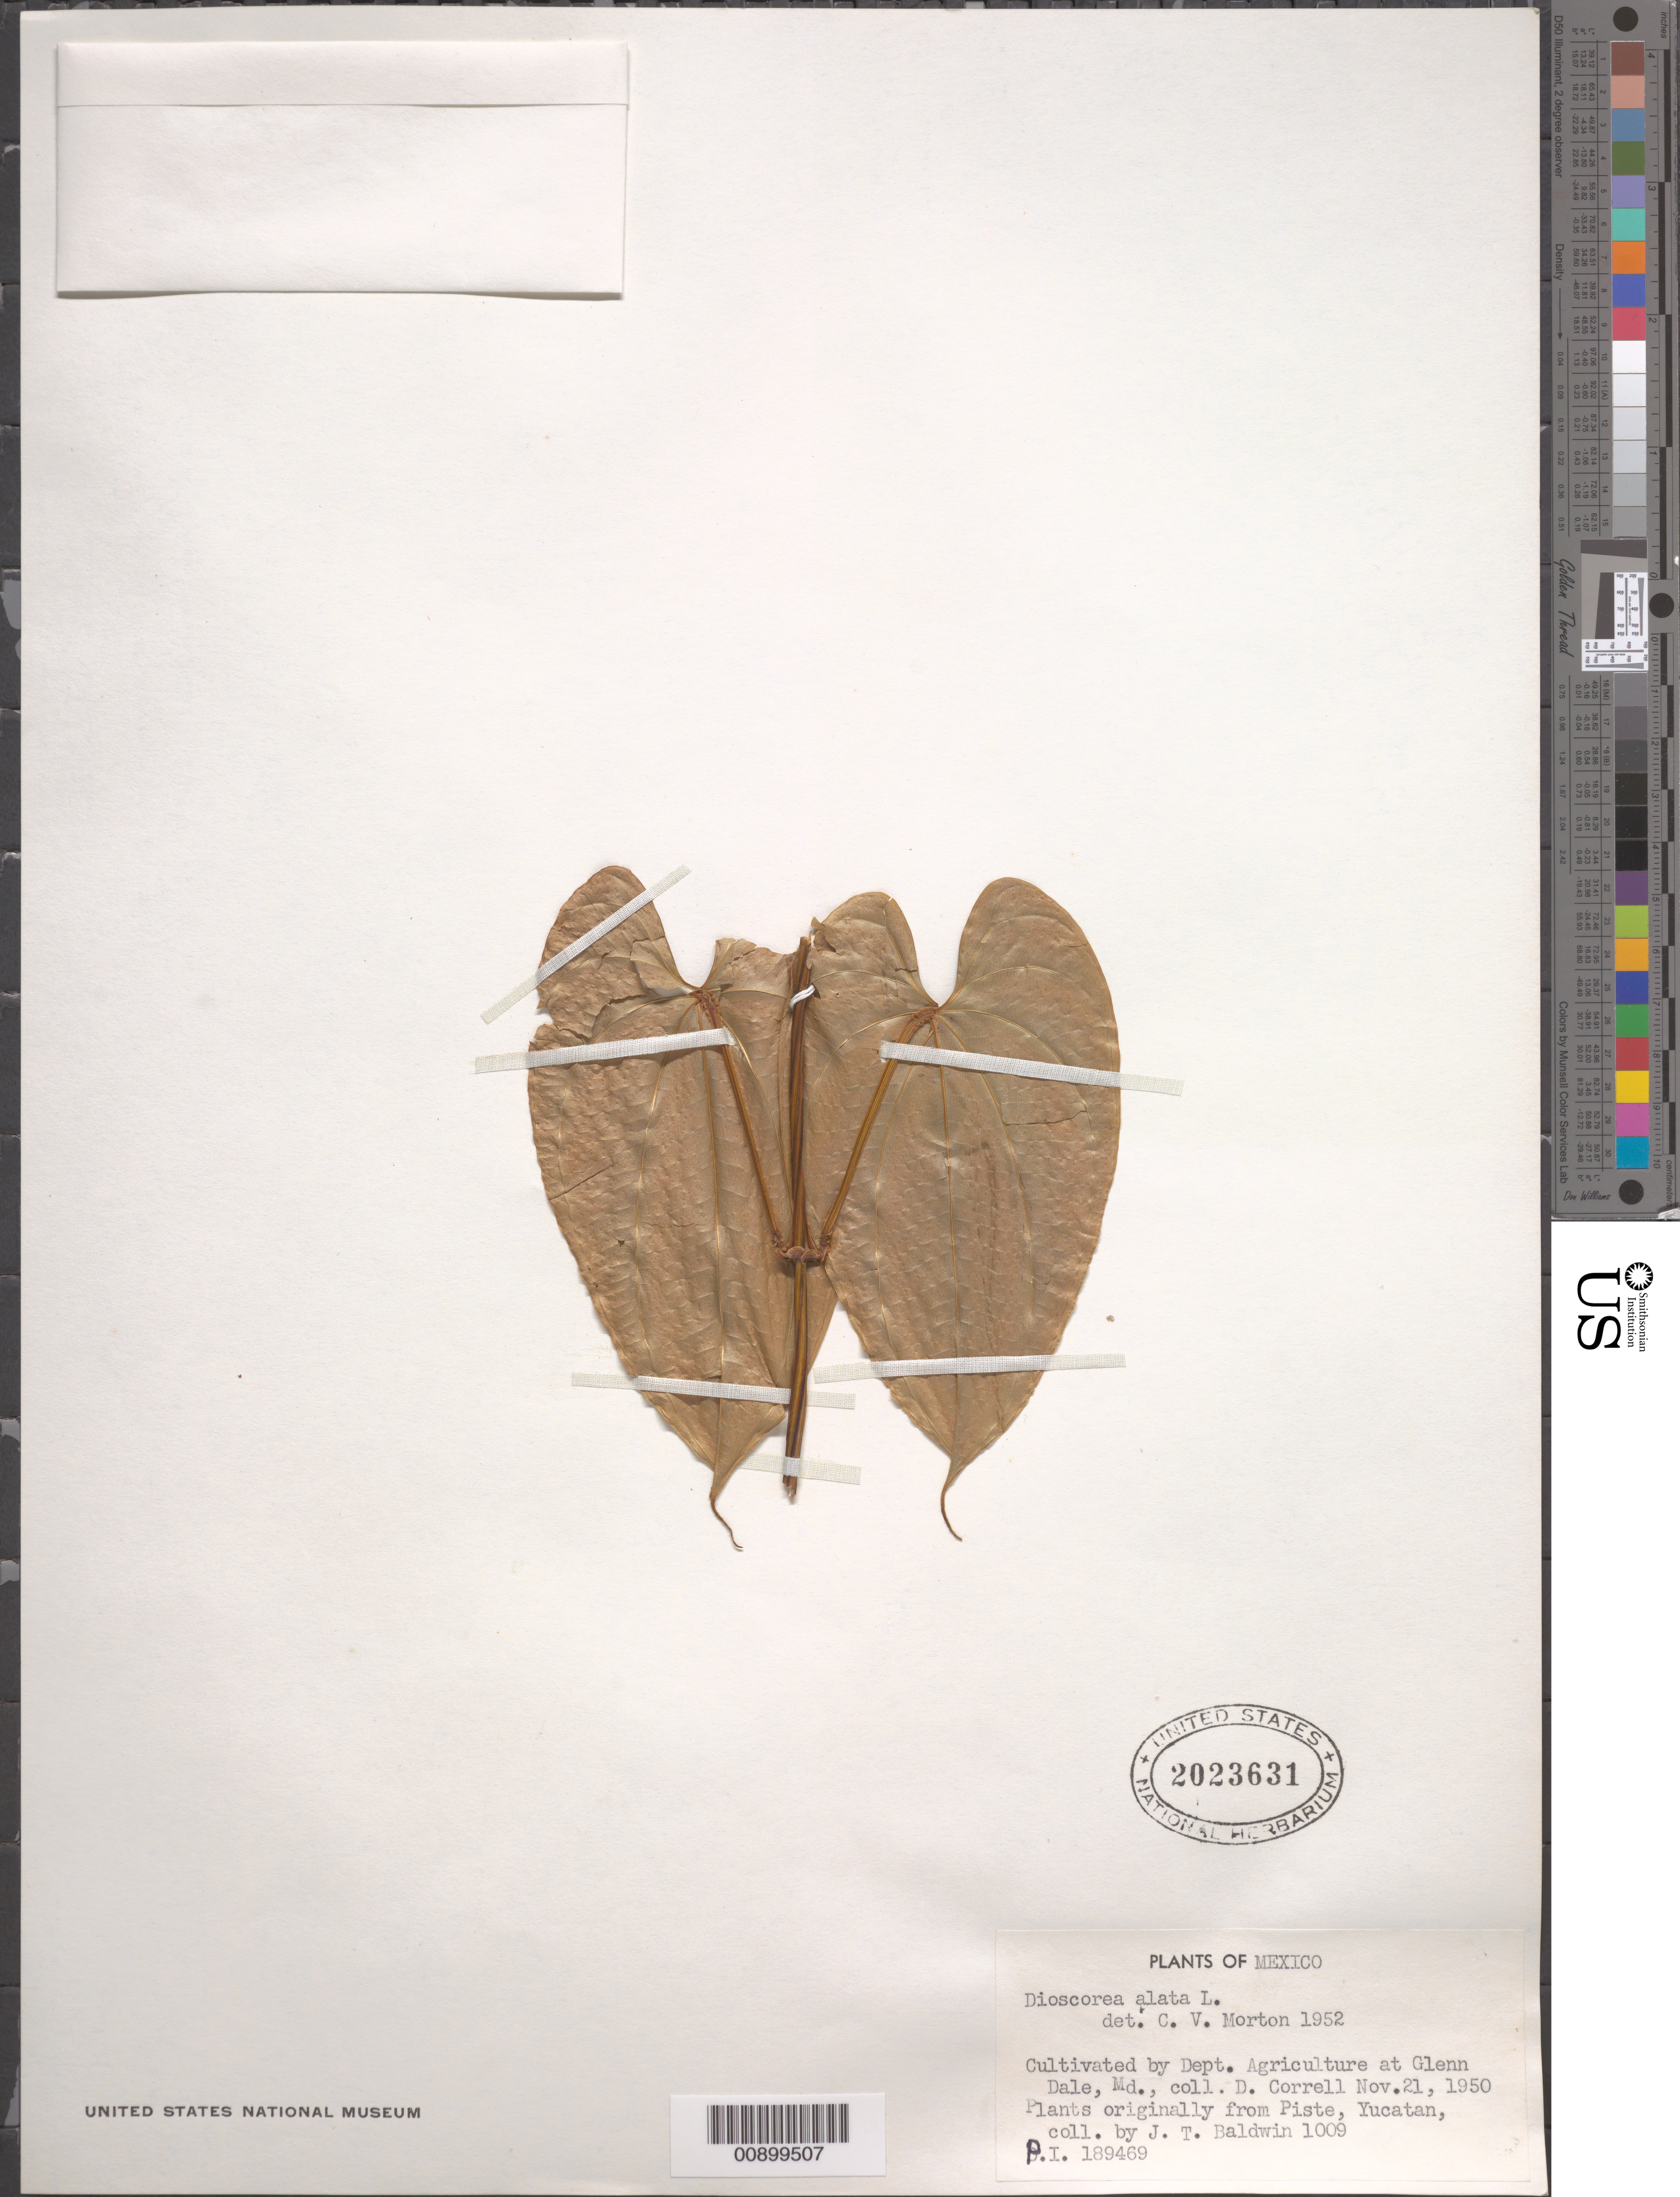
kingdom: Plantae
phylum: Tracheophyta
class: Liliopsida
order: Dioscoreales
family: Dioscoreaceae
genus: Dioscorea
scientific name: Dioscorea alata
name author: L.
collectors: J. T. Baldwin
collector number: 1009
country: Mexico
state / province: Yucatán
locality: Piste, Yucatán.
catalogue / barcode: US 2023631